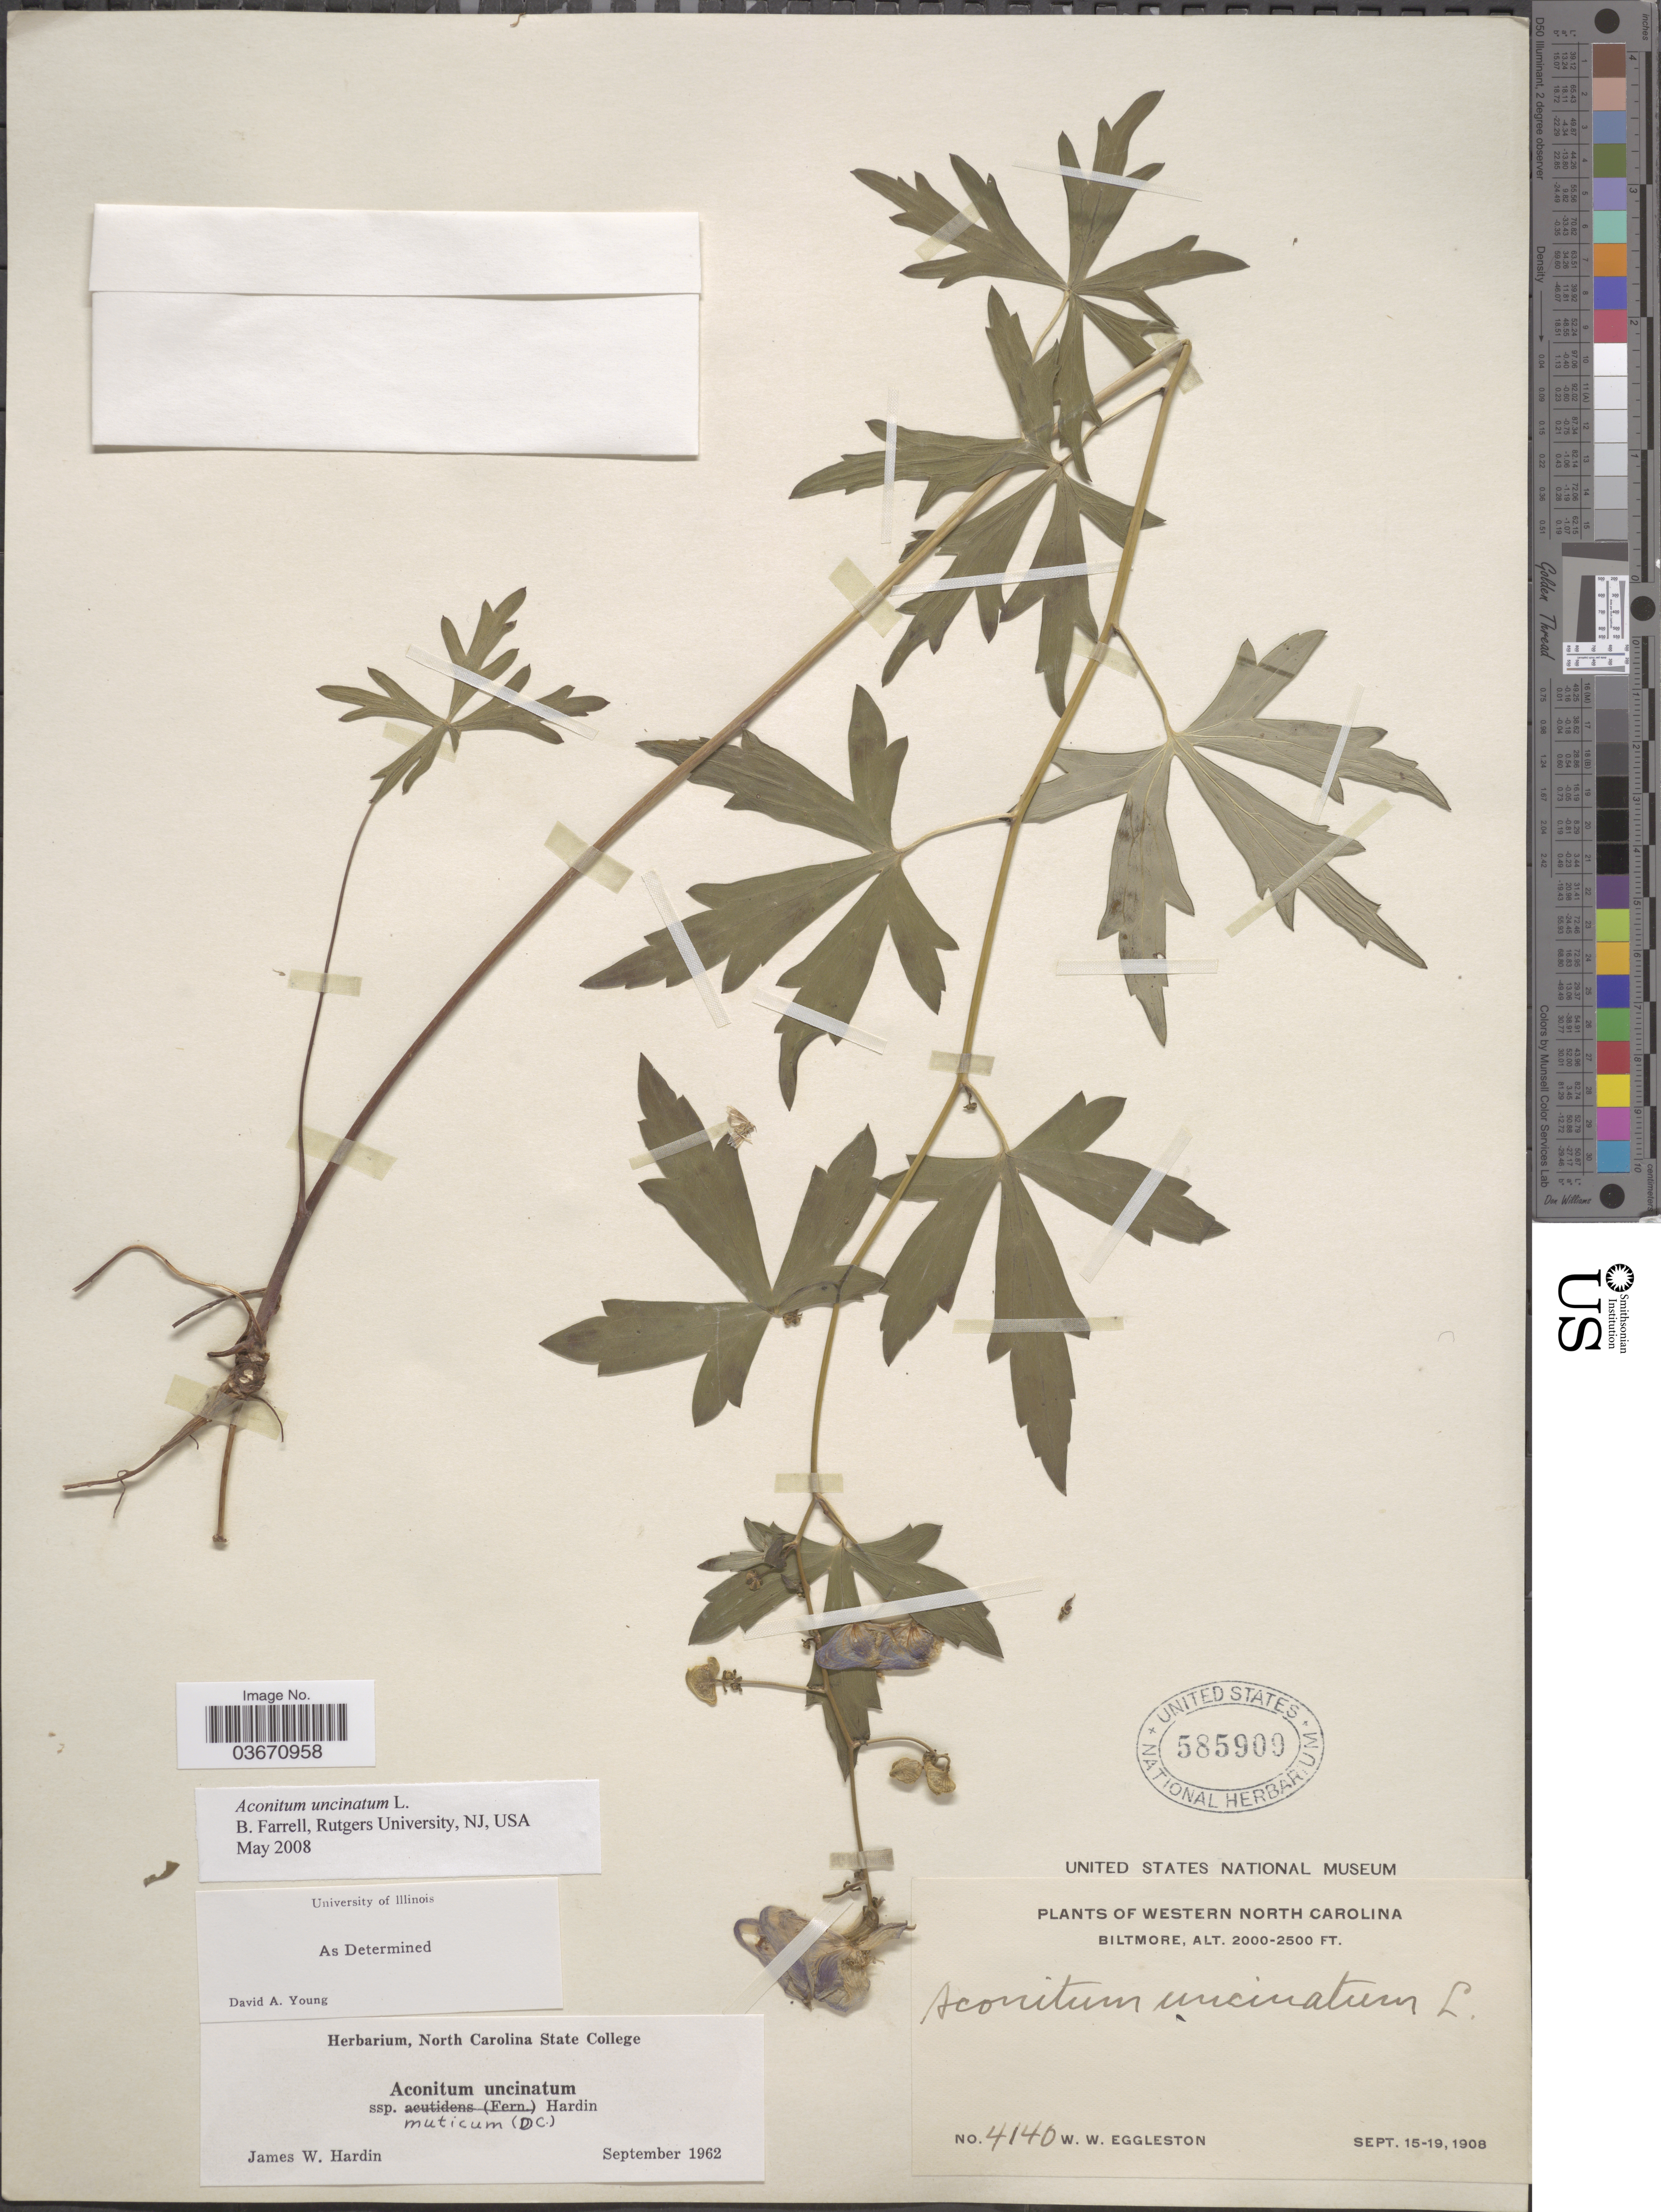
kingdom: Plantae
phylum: Tracheophyta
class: Magnoliopsida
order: Ranunculales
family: Ranunculaceae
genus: Aconitum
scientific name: Aconitum uncinatum subsp. muticum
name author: (DC.) Hardin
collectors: W. W. Eggleston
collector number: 4140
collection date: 1908-09-15/1908-09-19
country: United States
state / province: North Carolina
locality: Western North Carolina. Biltmore.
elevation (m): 610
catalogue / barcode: US 585909